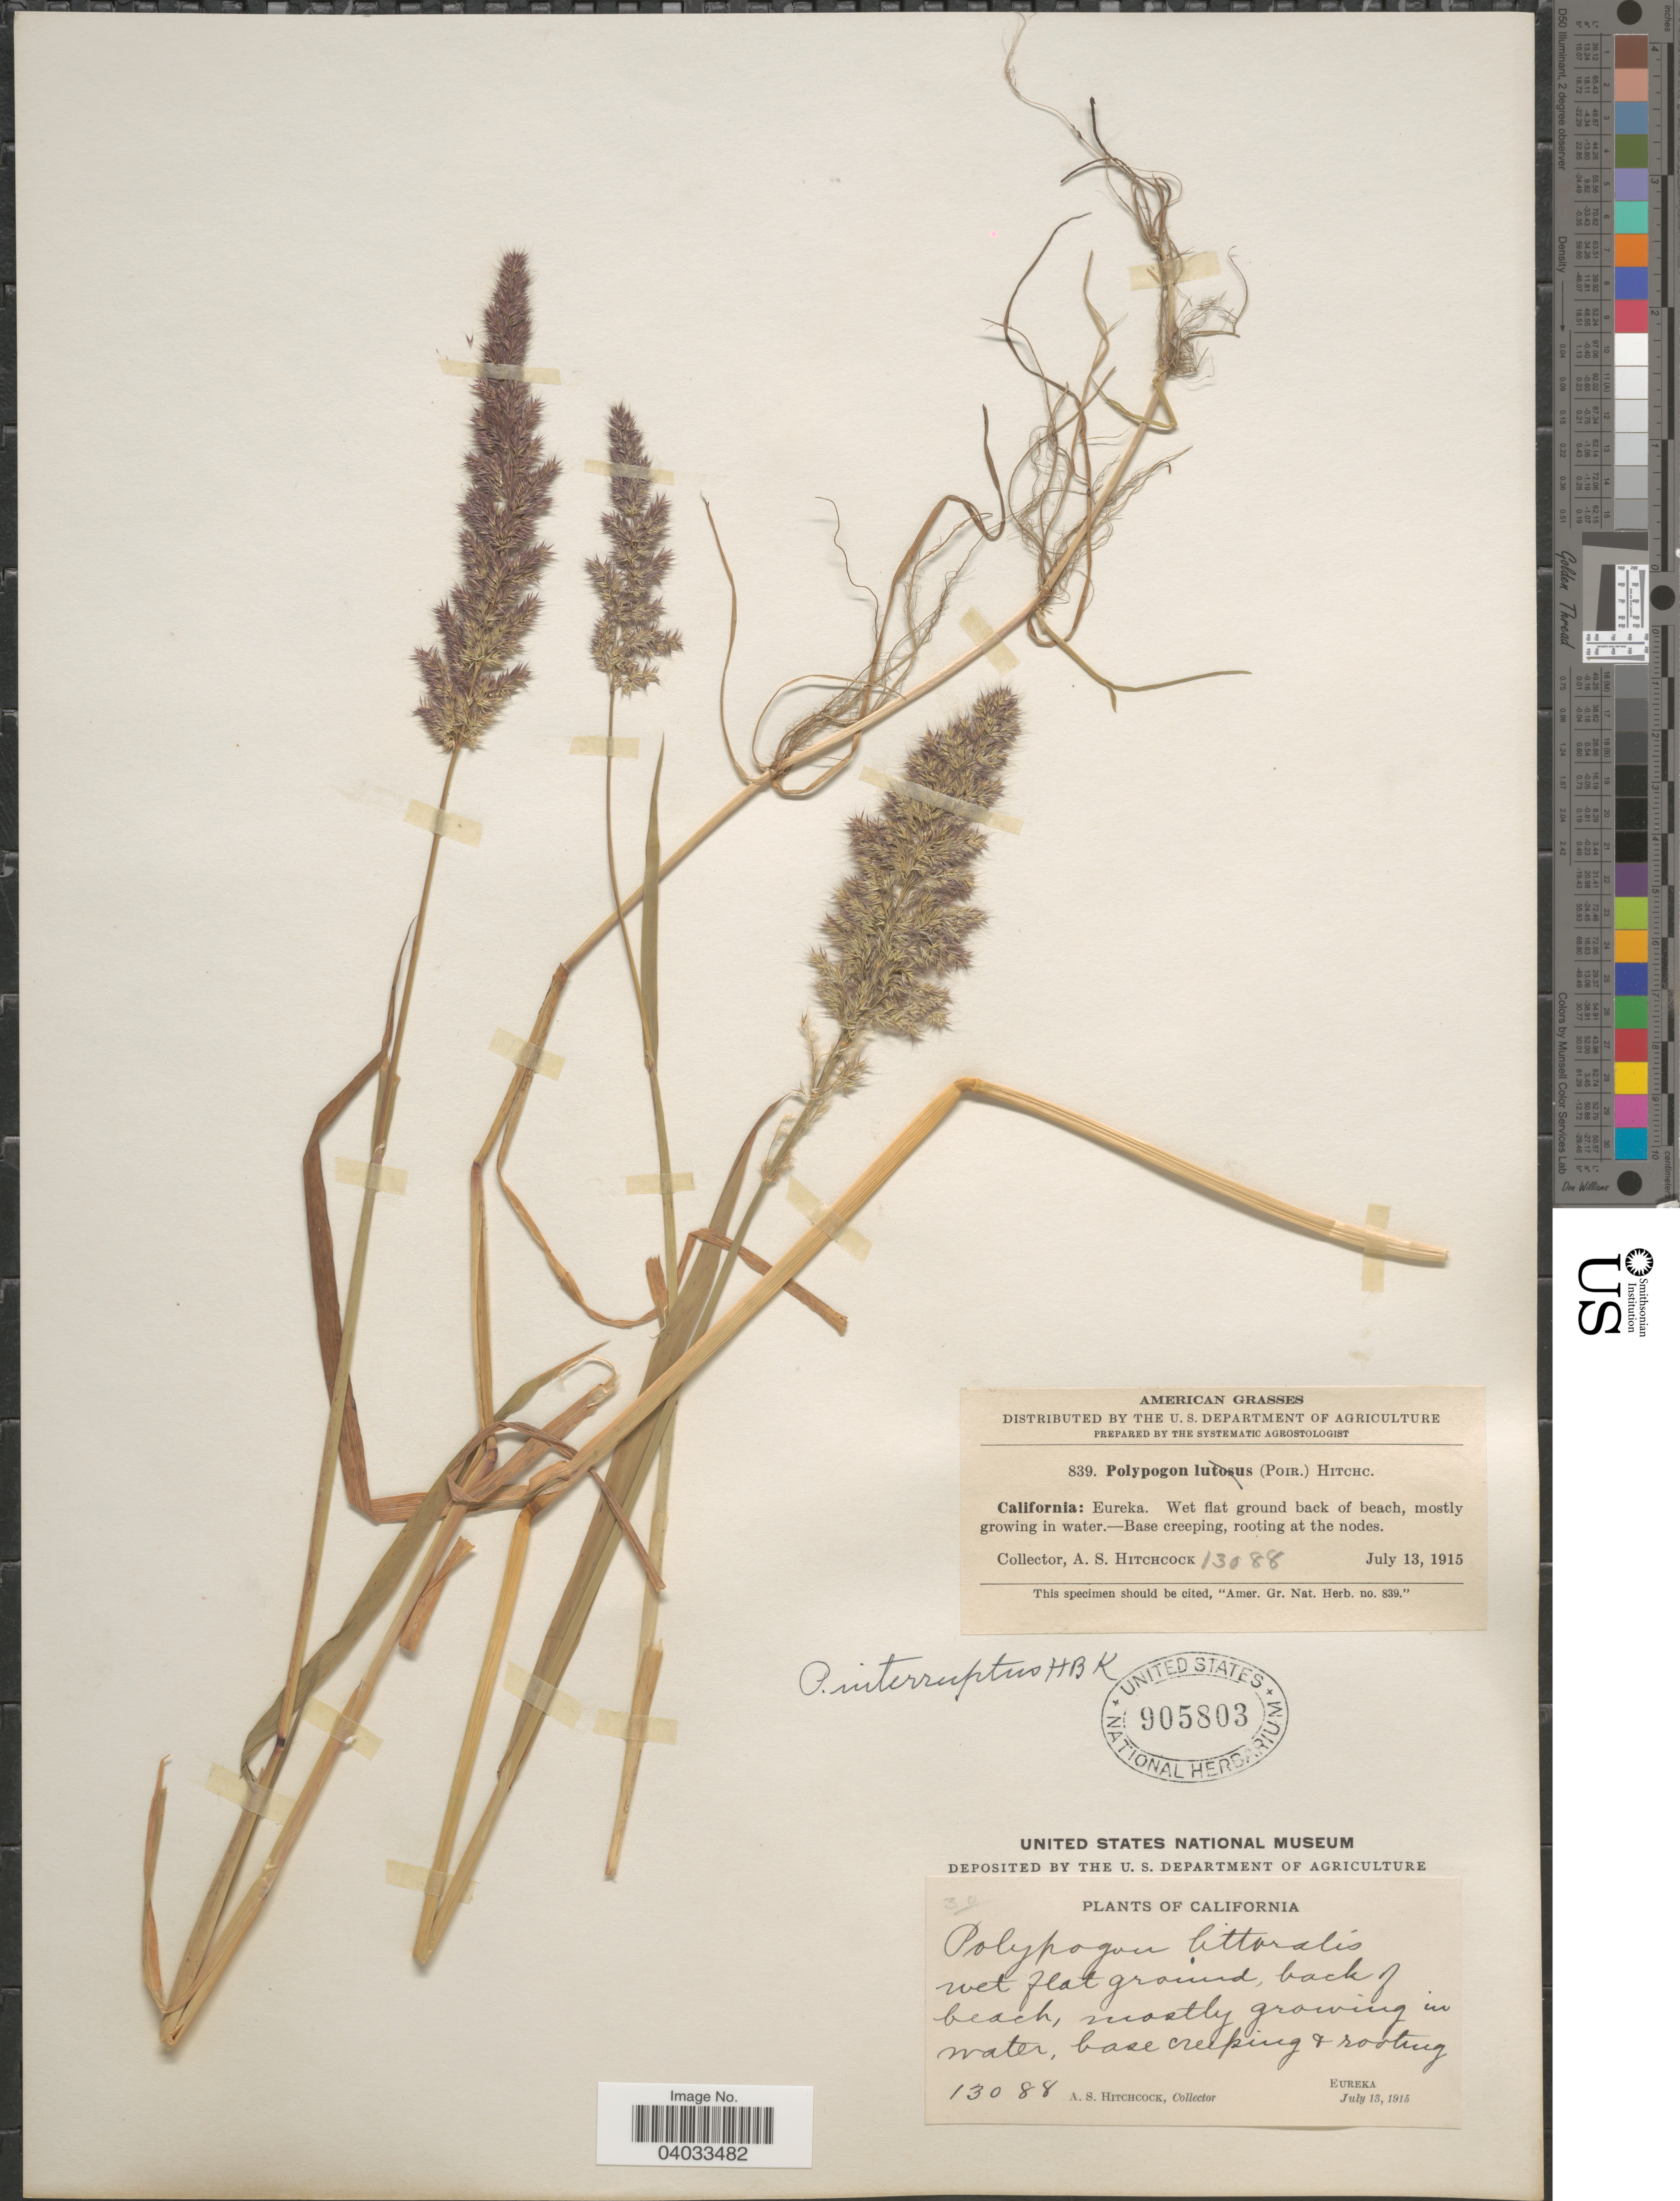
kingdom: Plantae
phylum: Tracheophyta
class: Liliopsida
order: Poales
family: Poaceae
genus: Polypogon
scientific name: Polypogon interruptus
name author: Kunth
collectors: A. S. Hitchcock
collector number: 839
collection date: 1915-07-13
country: United States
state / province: California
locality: Eureka.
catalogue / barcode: US 905803